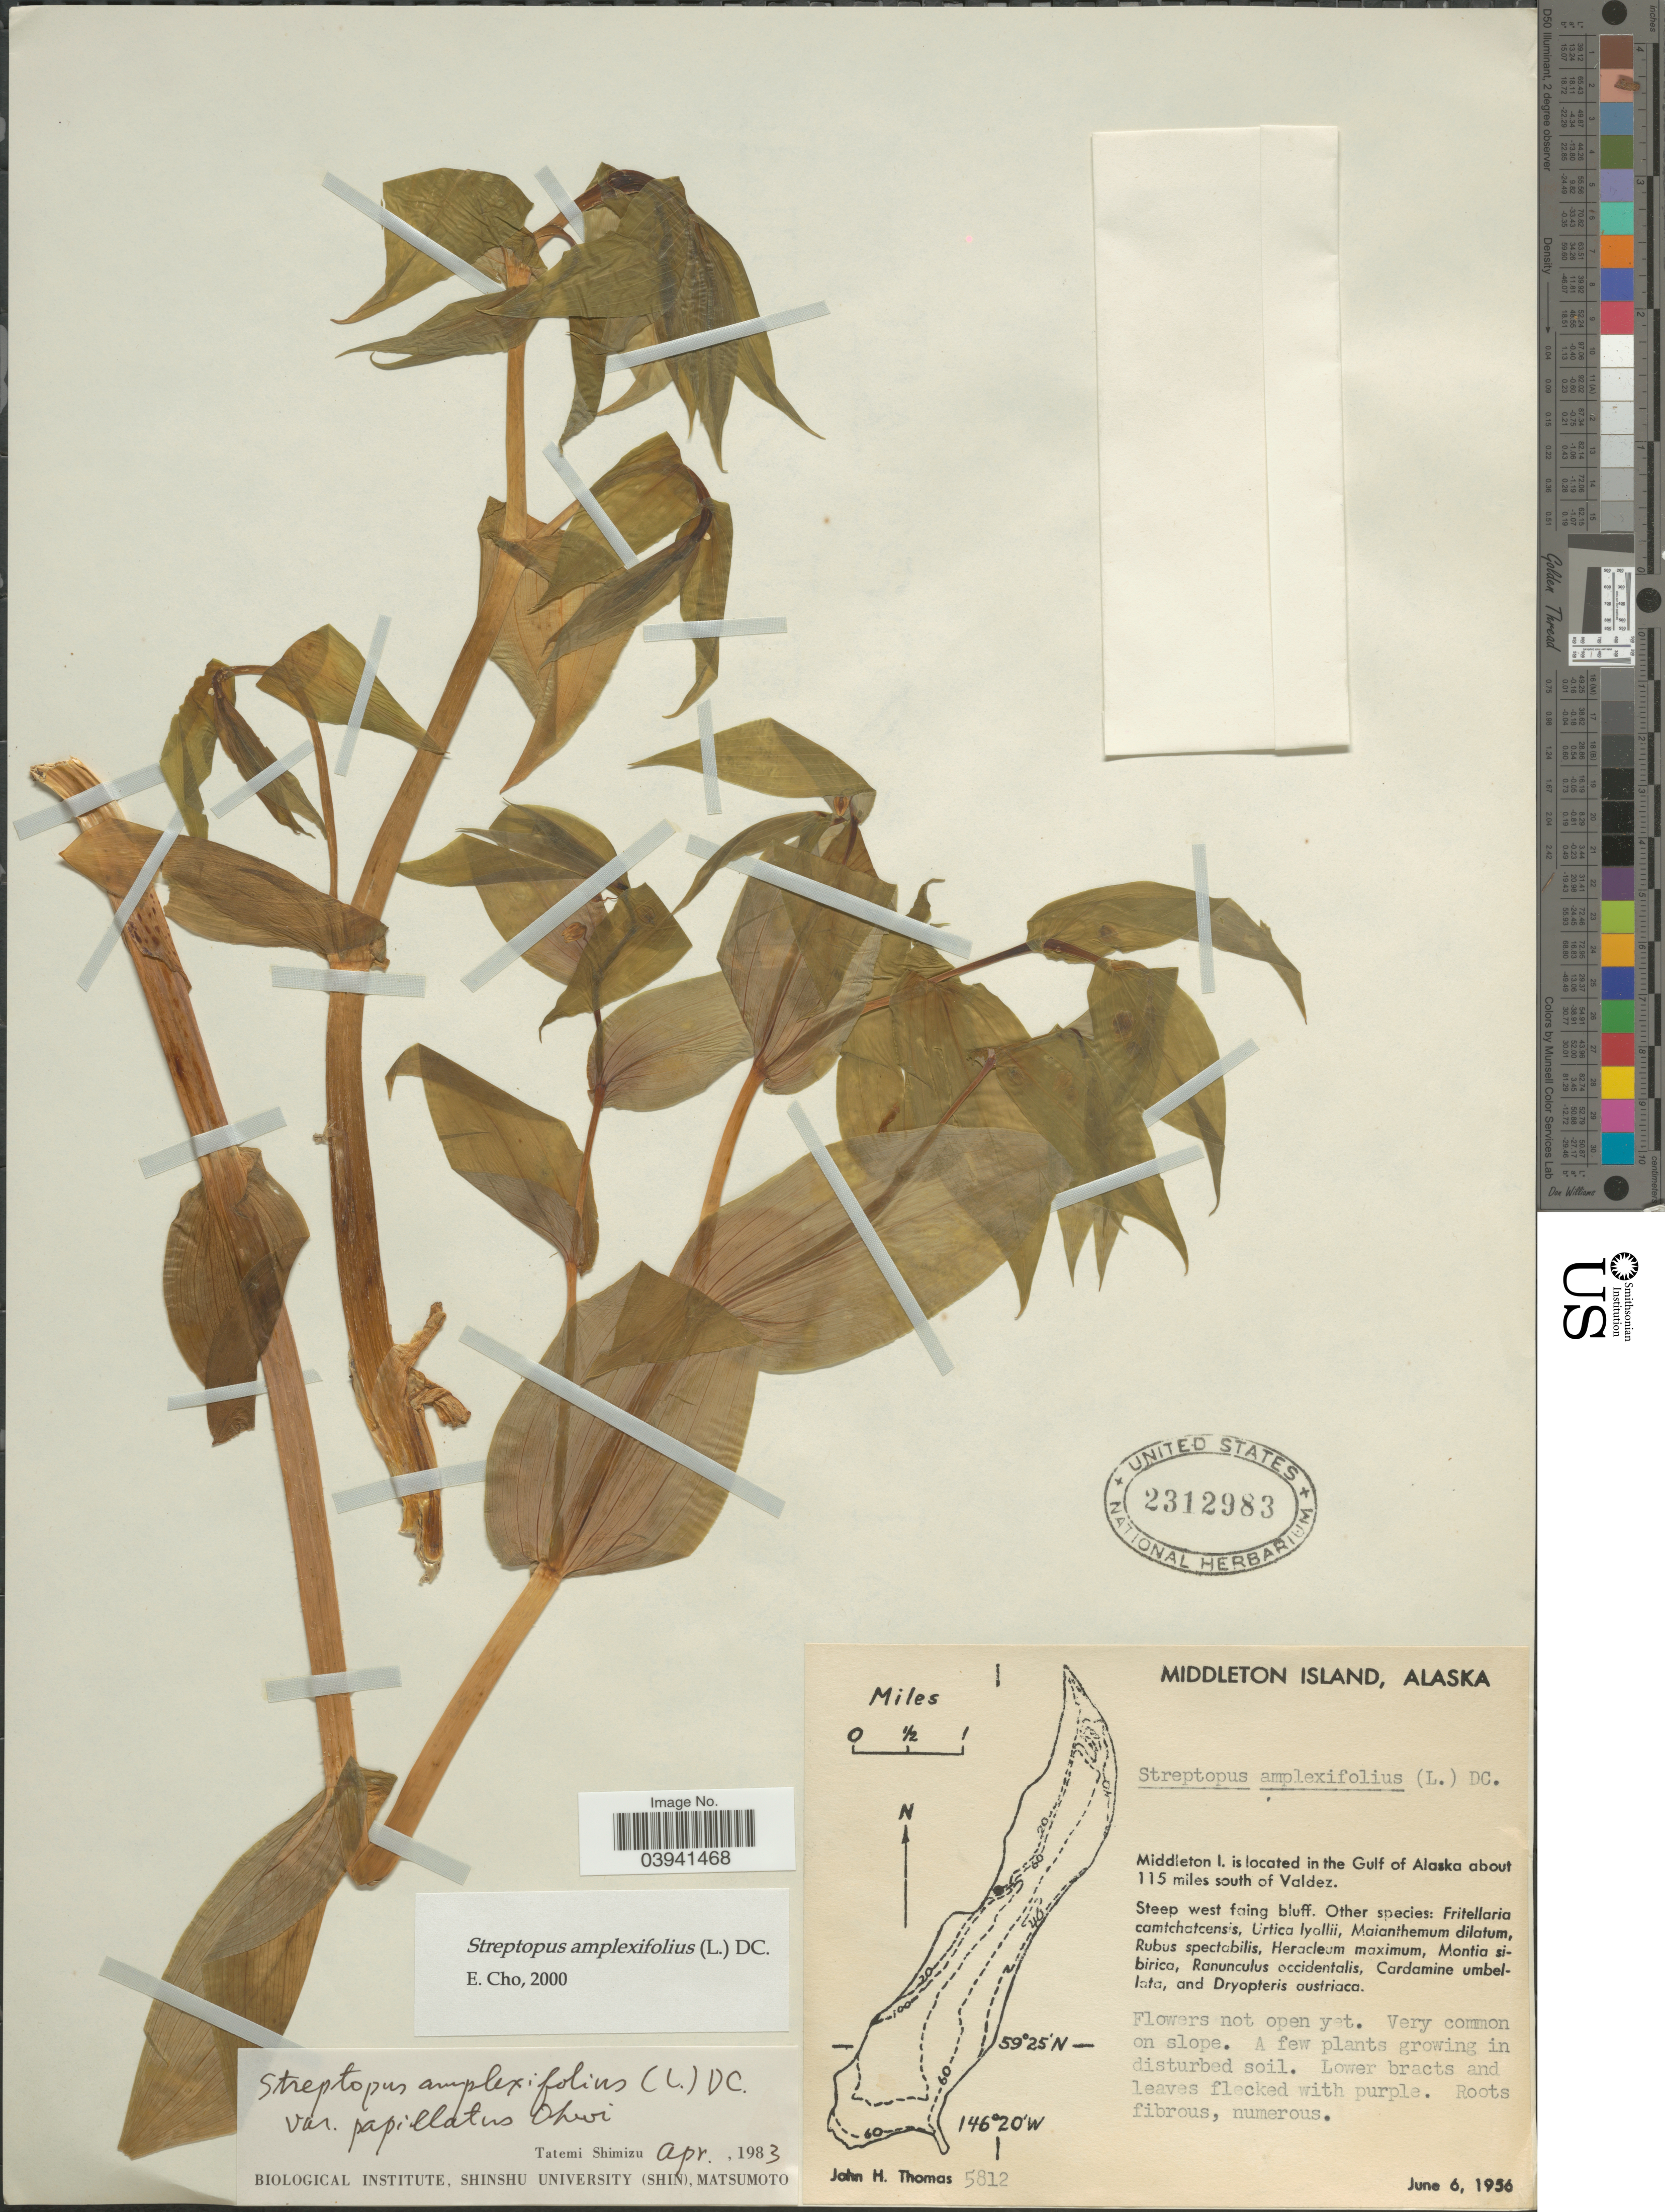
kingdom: Plantae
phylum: Tracheophyta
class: Liliopsida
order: Liliales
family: Liliaceae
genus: Streptopus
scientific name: Streptopus amplexifolius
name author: (L.) DC.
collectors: J. H. Thomas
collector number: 5812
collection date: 1956-06-06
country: United States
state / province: Alaska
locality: Middleton Island. Middleton I. is located in the Gulf of Alaska about 115 miles south of Valdez. Steep west faing bluff.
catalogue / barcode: US 2312983